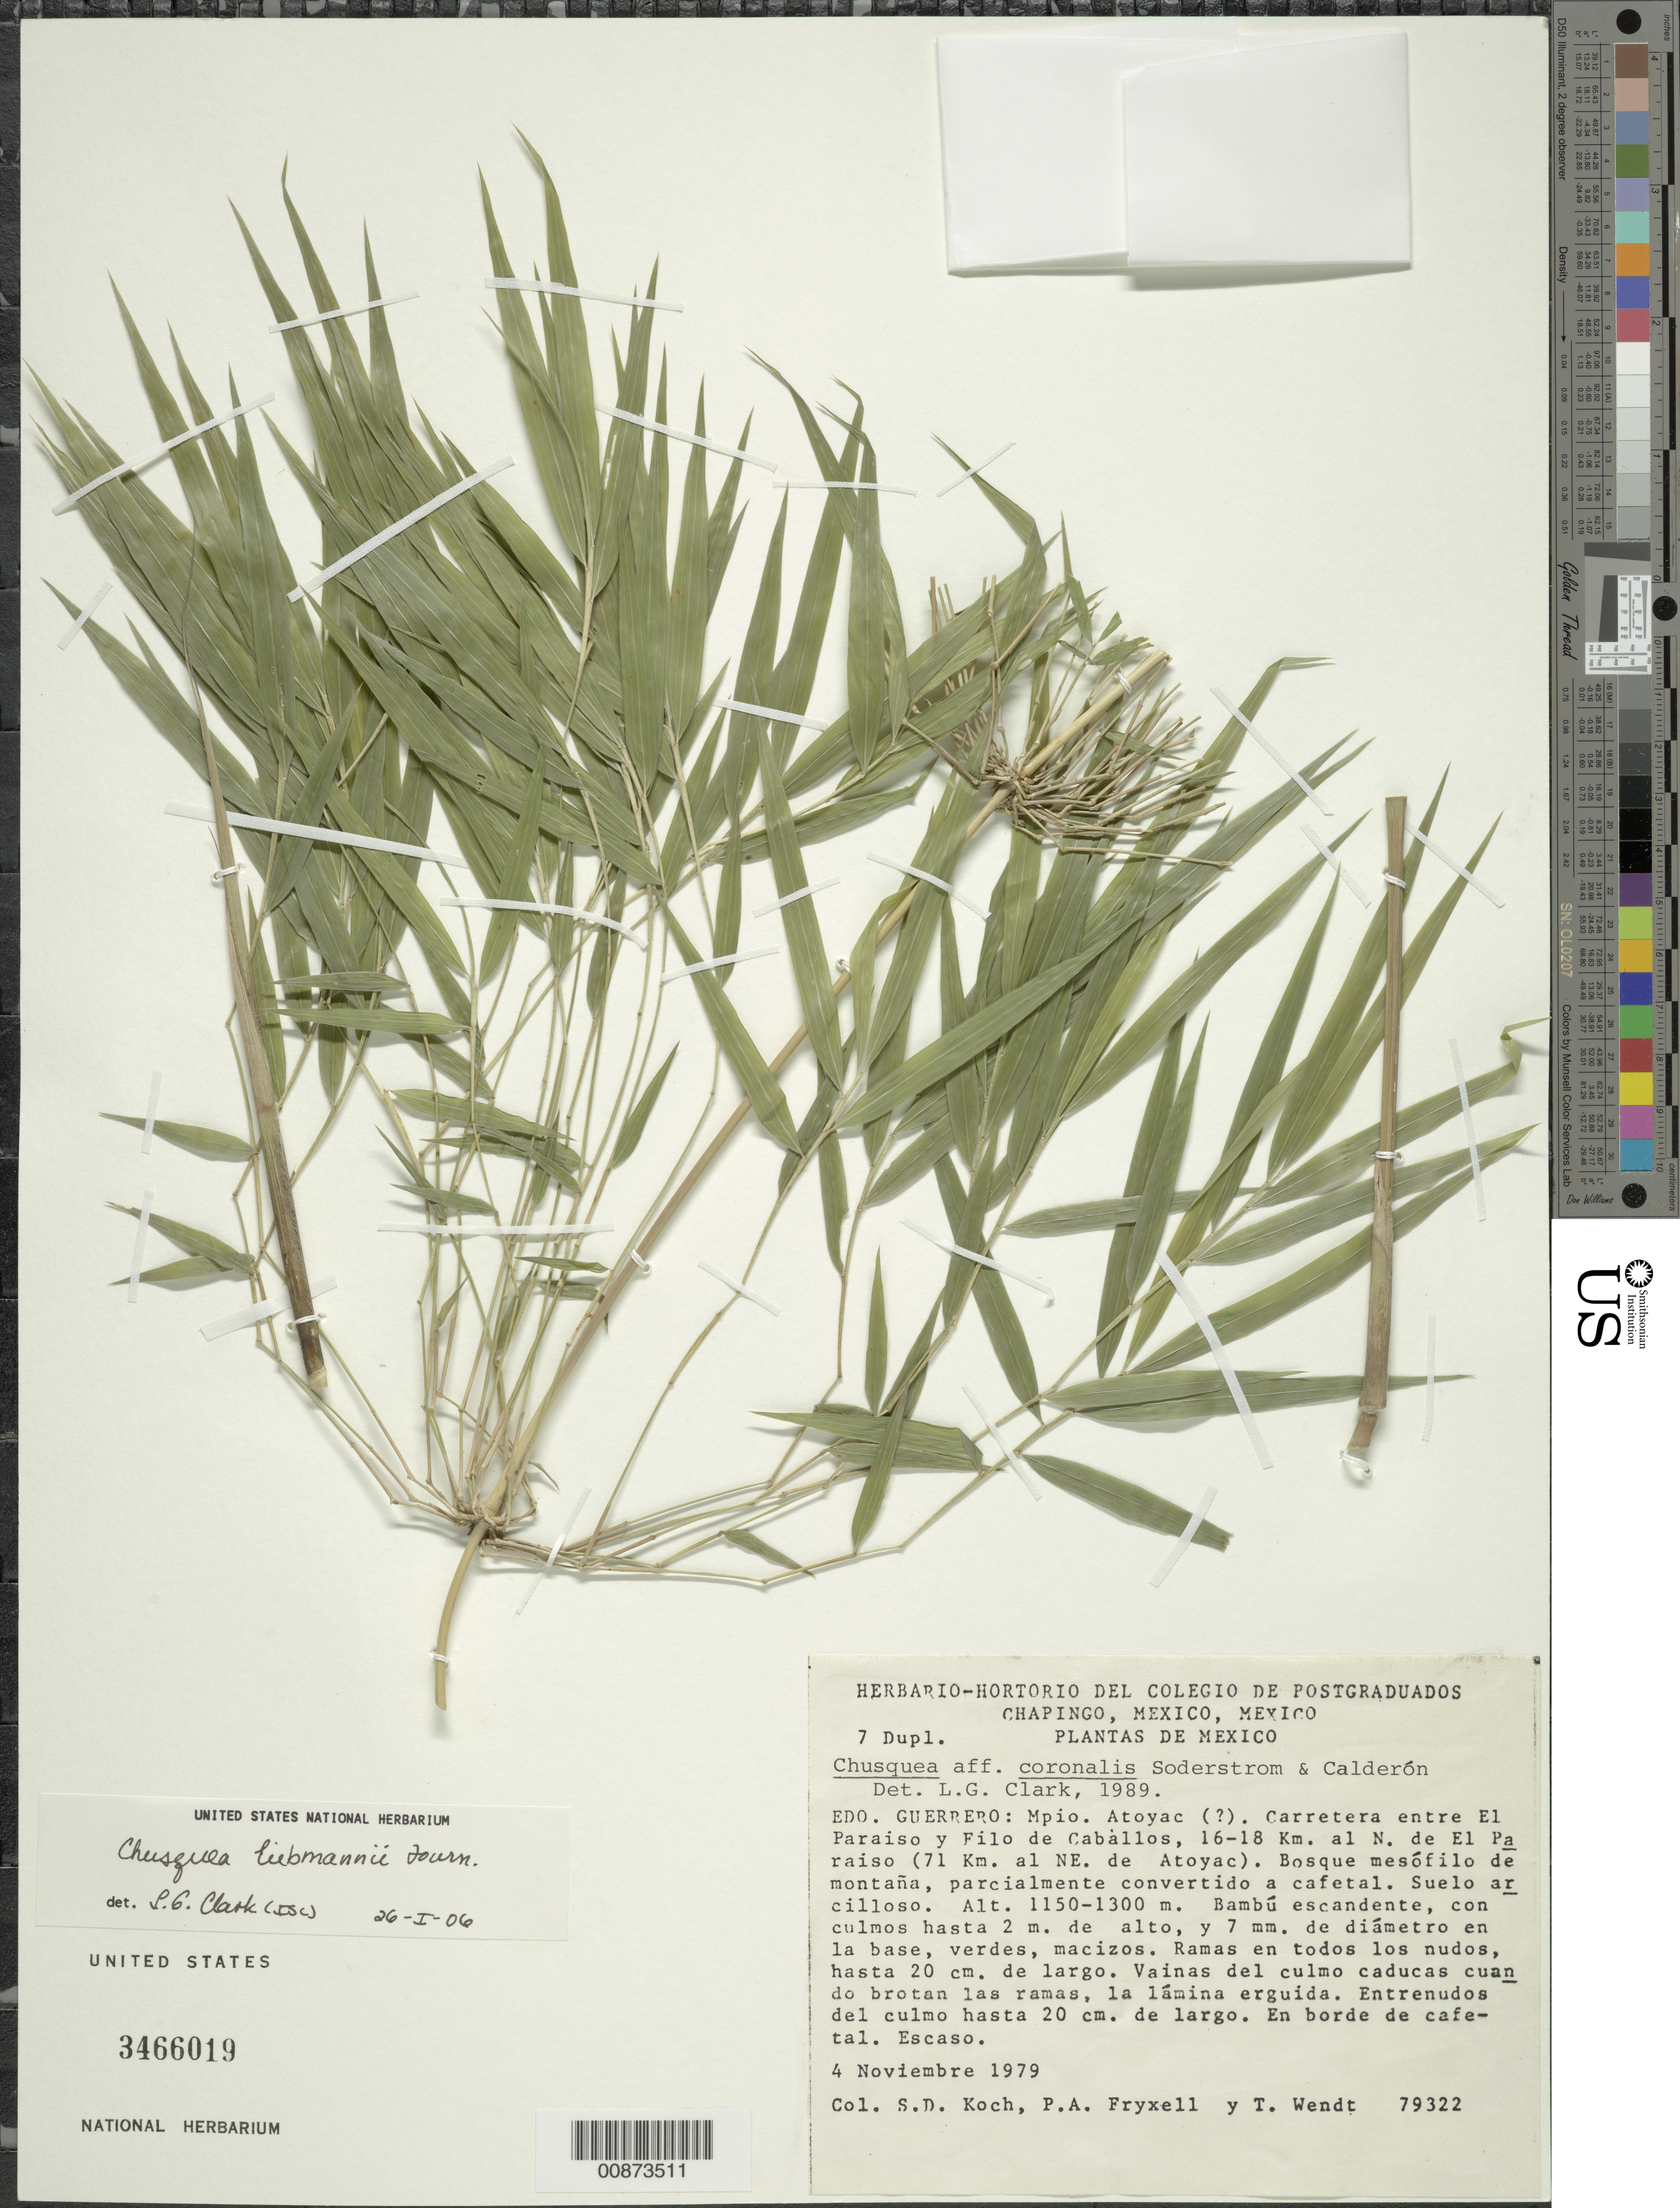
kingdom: Plantae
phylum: Tracheophyta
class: Liliopsida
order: Poales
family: Poaceae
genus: Chusquea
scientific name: Chusquea sp.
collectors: J. L. Clark, S. G. Clark, N. Harris & M. Mailloux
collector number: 7742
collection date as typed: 30 Apr 2003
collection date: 2003-04-30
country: Ecuador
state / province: Tungurahua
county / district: Baños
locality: Comunidad Viscaya; 7 km (air-km) SW of Baños; 10-11 road-km SW of main highway.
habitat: Premontane/montane wet forest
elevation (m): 2500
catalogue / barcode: US 3481538-2